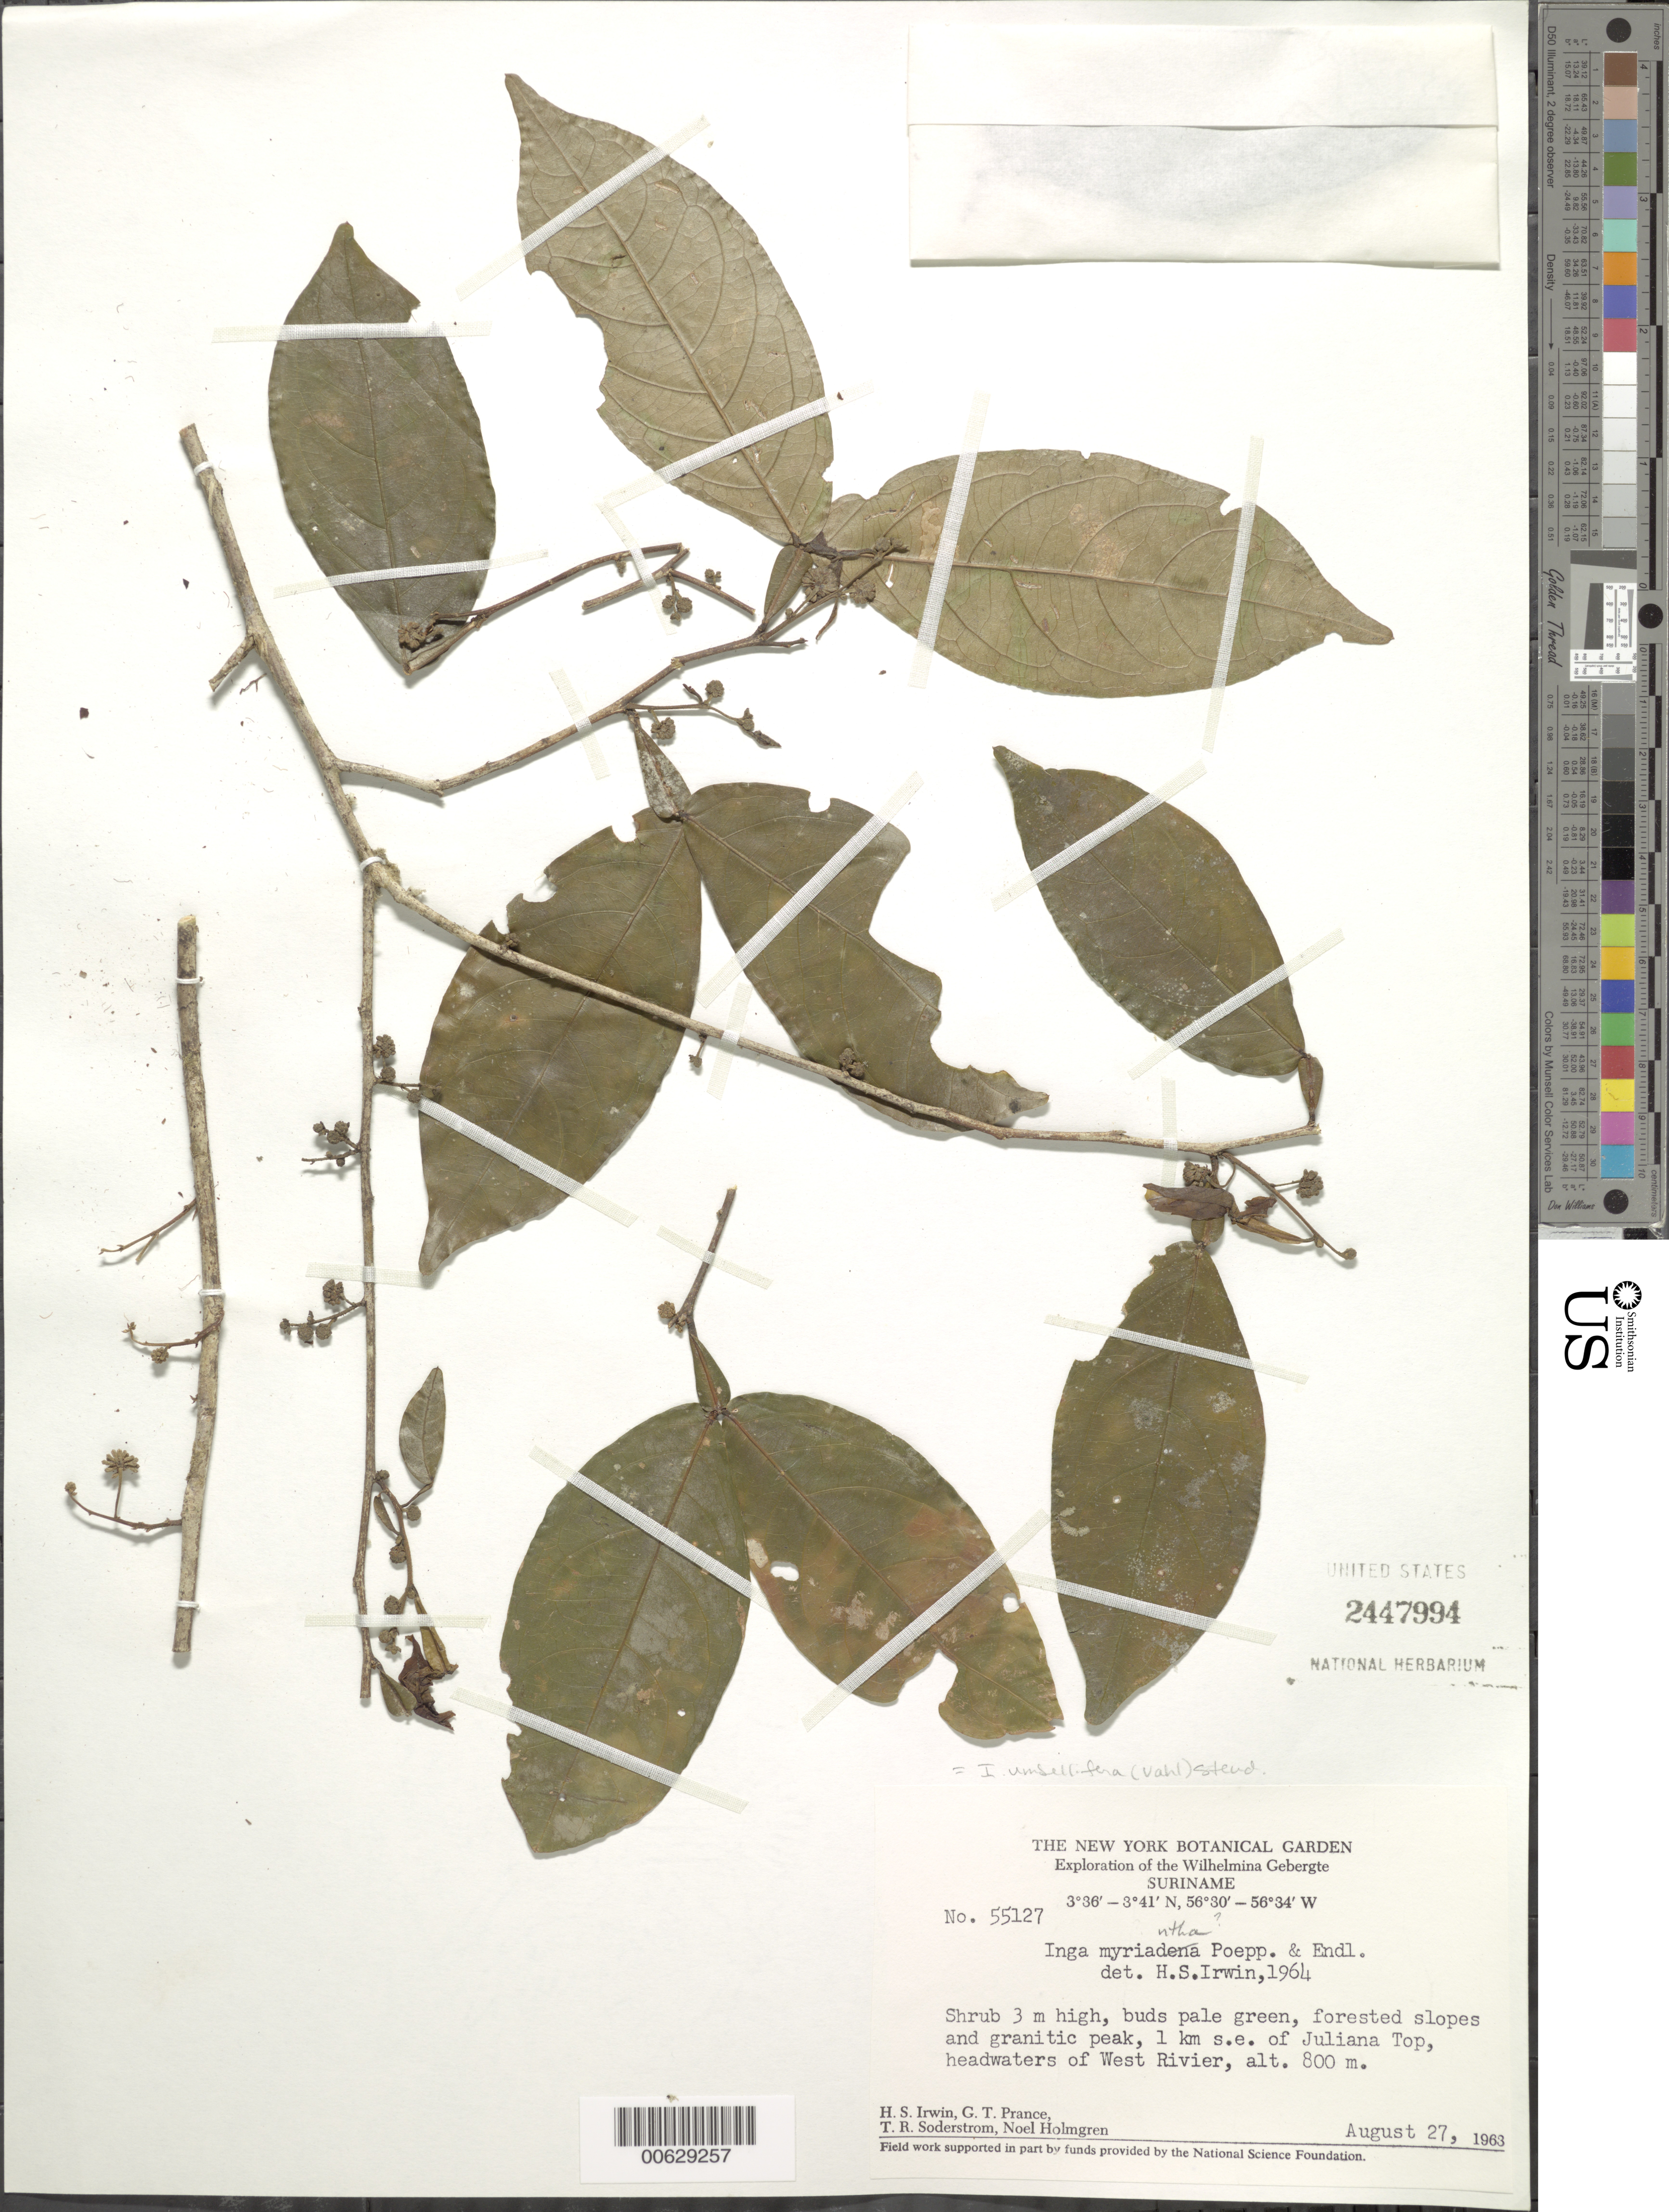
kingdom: Plantae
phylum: Tracheophyta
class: Magnoliopsida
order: Fabales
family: Fabaceae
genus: Inga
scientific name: Inga umbellifera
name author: (Vahl) Steud. ex DC.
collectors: H. Irwin, G. T. Prance, T. R. Soderstrom & N. H. Holmgren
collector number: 55127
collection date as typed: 27-Aug-63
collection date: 1963-08-27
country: Suriname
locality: Juliana Top, 1 km SE of, near headwaters of West River, Wilhelmina Gebergte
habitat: Forested slopes and granitic peak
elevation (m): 800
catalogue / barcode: US 2447994